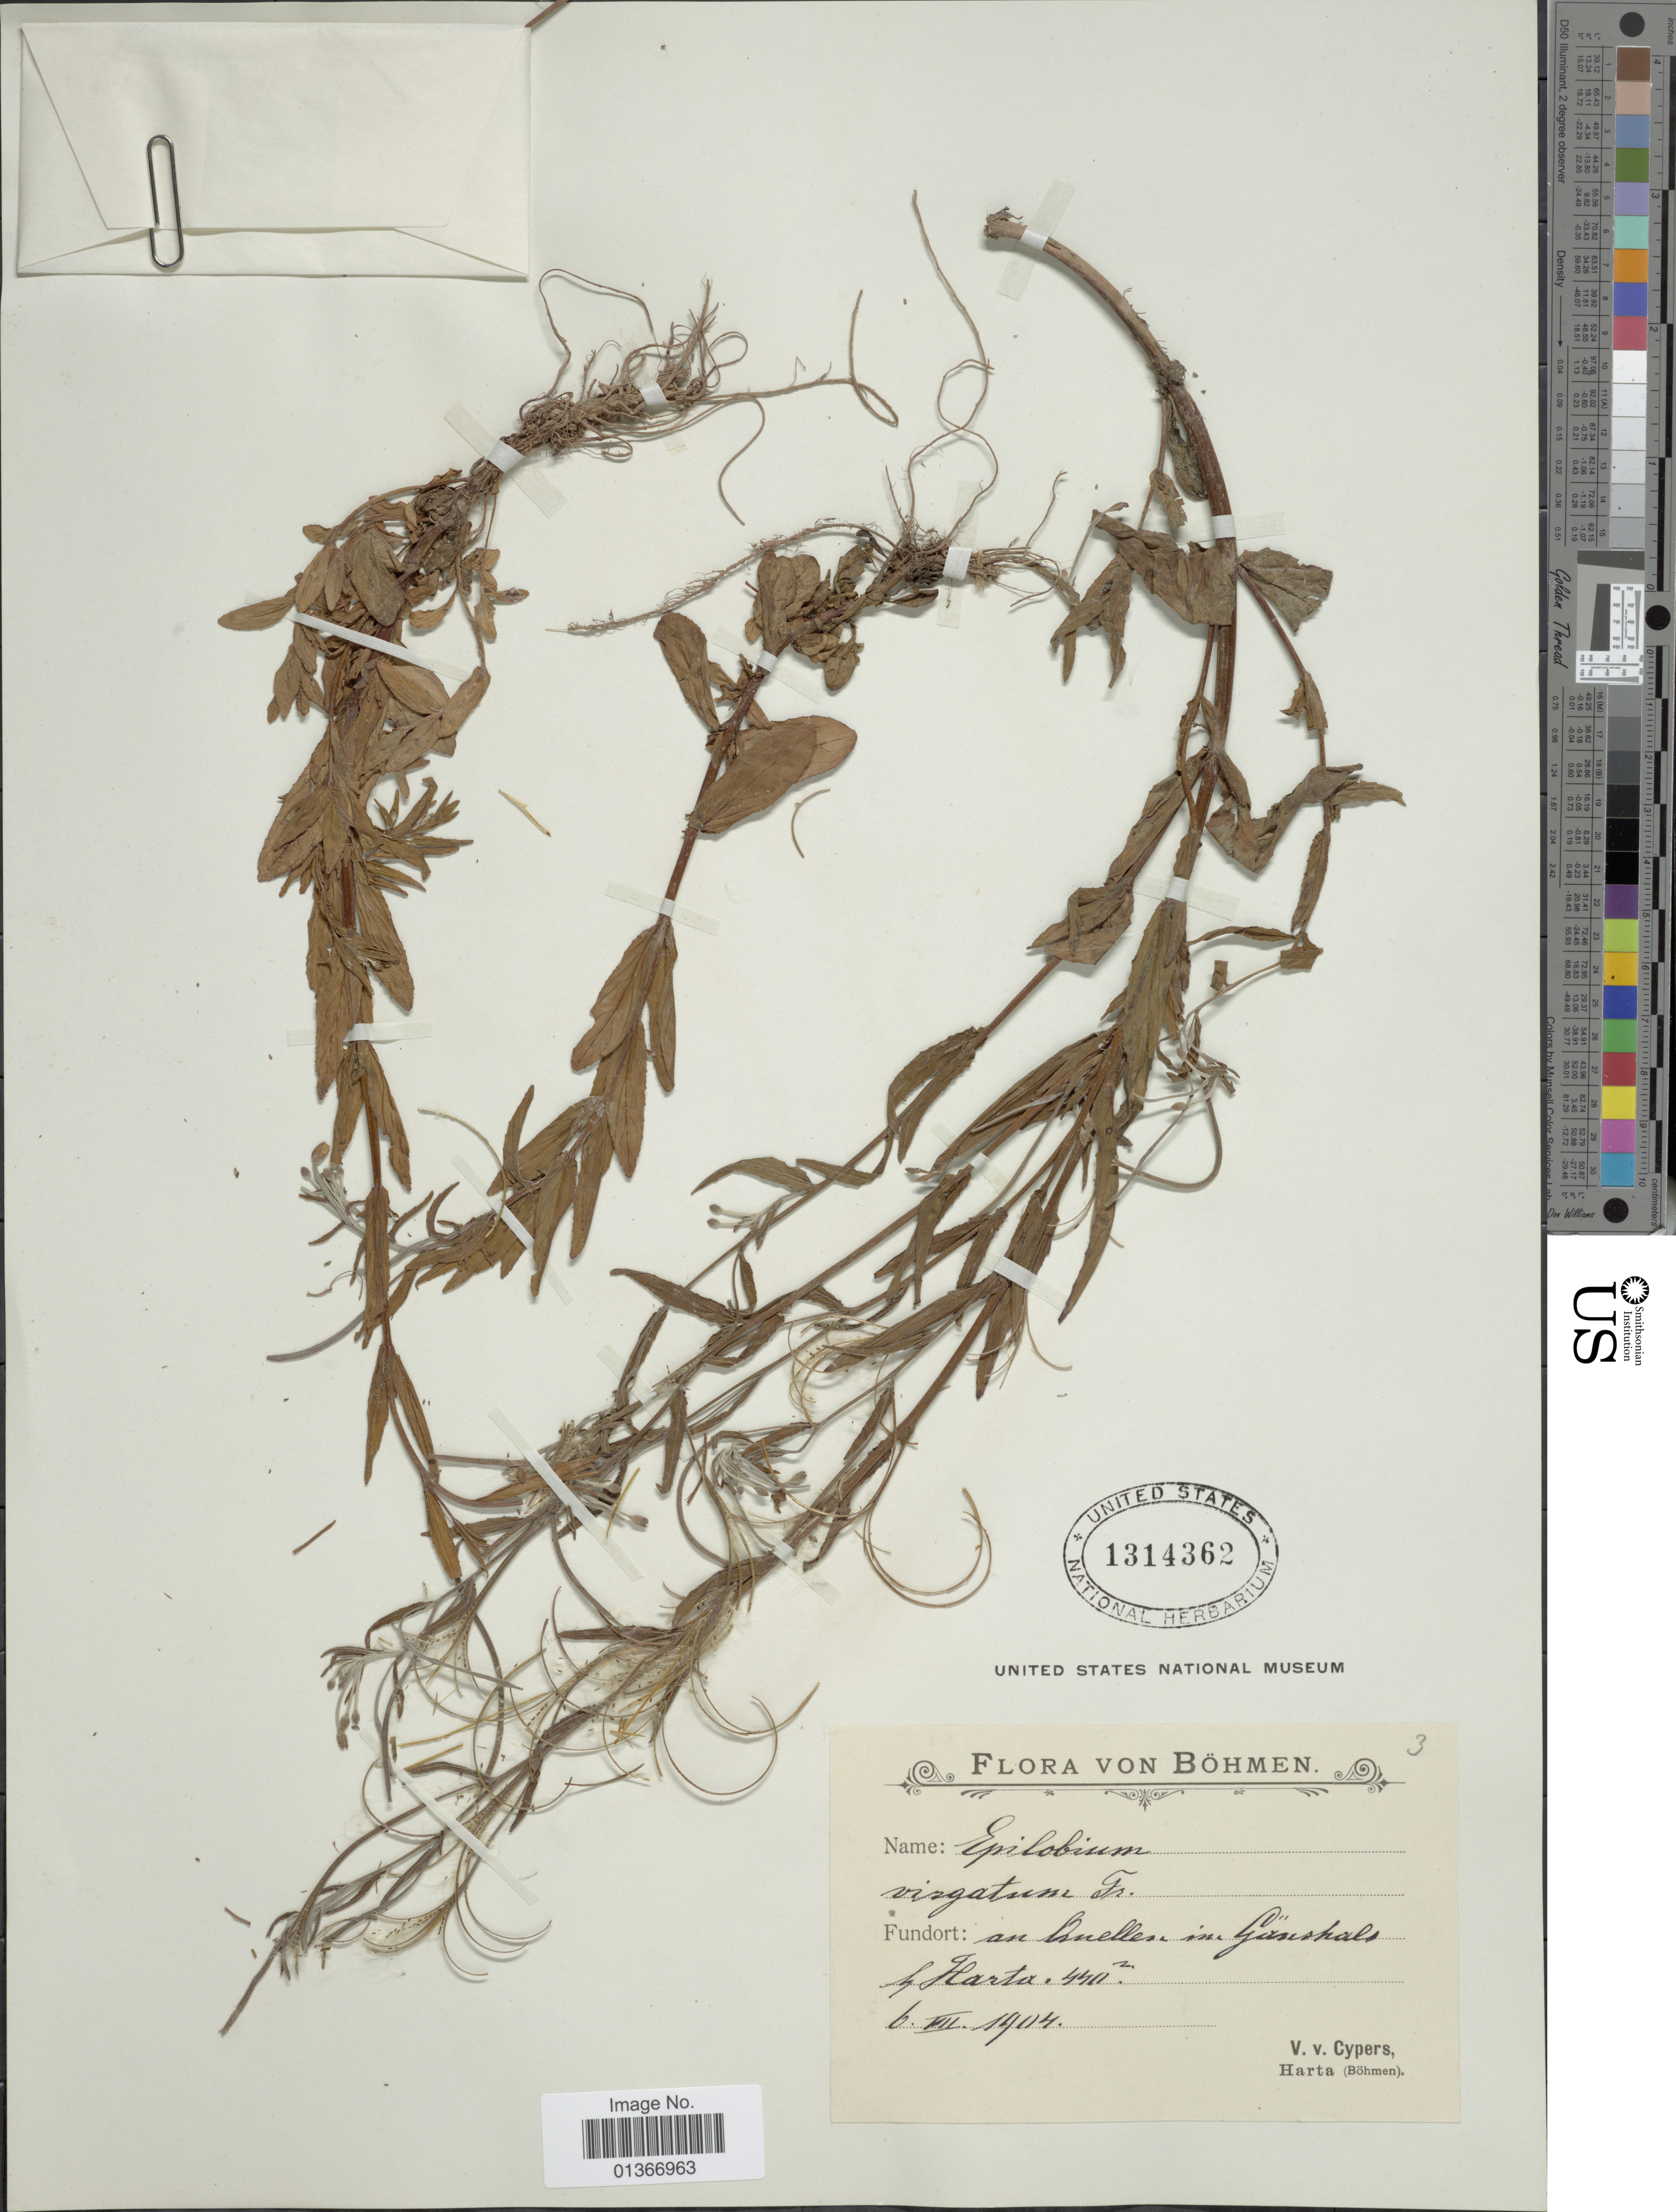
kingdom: Plantae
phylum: Tracheophyta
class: Magnoliopsida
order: Myrtales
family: Onagraceae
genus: Epilobium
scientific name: Epilobium obscurum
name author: Schreb.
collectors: V. Cypers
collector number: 3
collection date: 1904-07-06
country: Czechia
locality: Böhmen, An Quellen im Gönshals bij Harta. [interpreted]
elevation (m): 440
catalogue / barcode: US 1314362